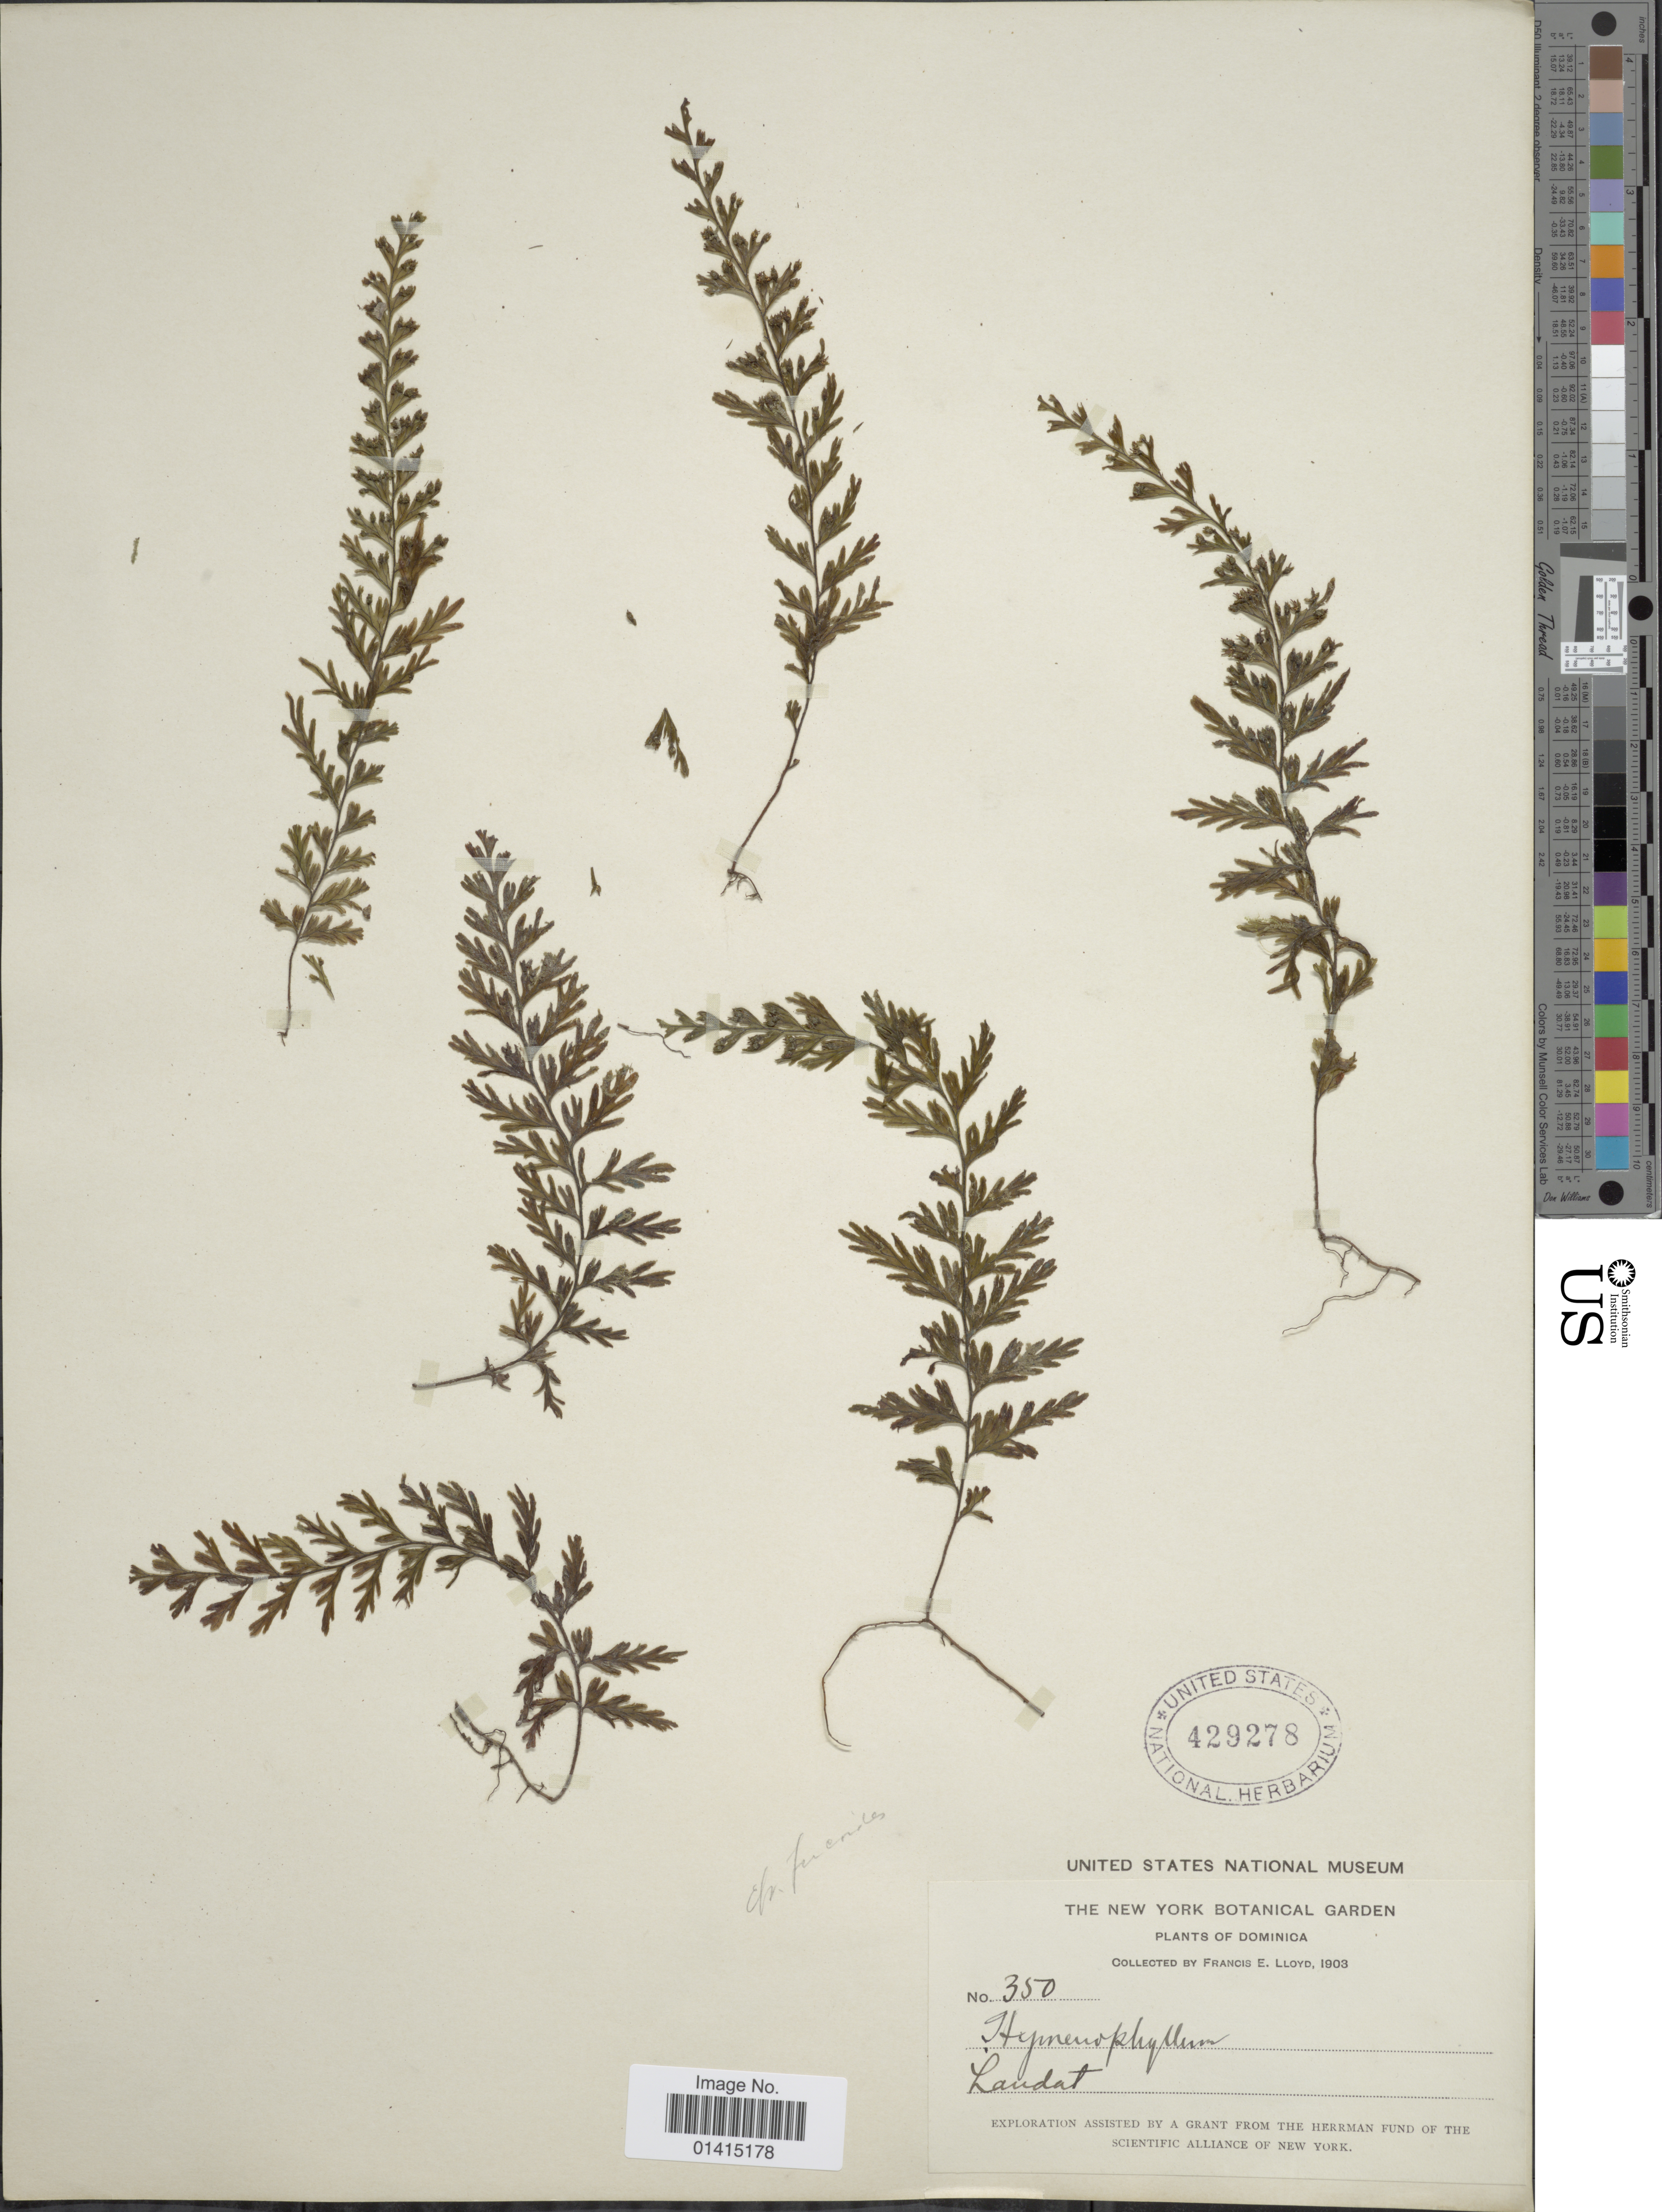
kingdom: Plantae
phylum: Tracheophyta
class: Polypodiopsida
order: Hymenophyllales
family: Hymenophyllaceae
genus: Hymenophyllum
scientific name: Hymenophyllum fucoides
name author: (Sw.) Sw.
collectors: Lloyd, C. E.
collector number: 350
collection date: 1903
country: Dominica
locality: Dominica, Laudat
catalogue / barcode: US 429278